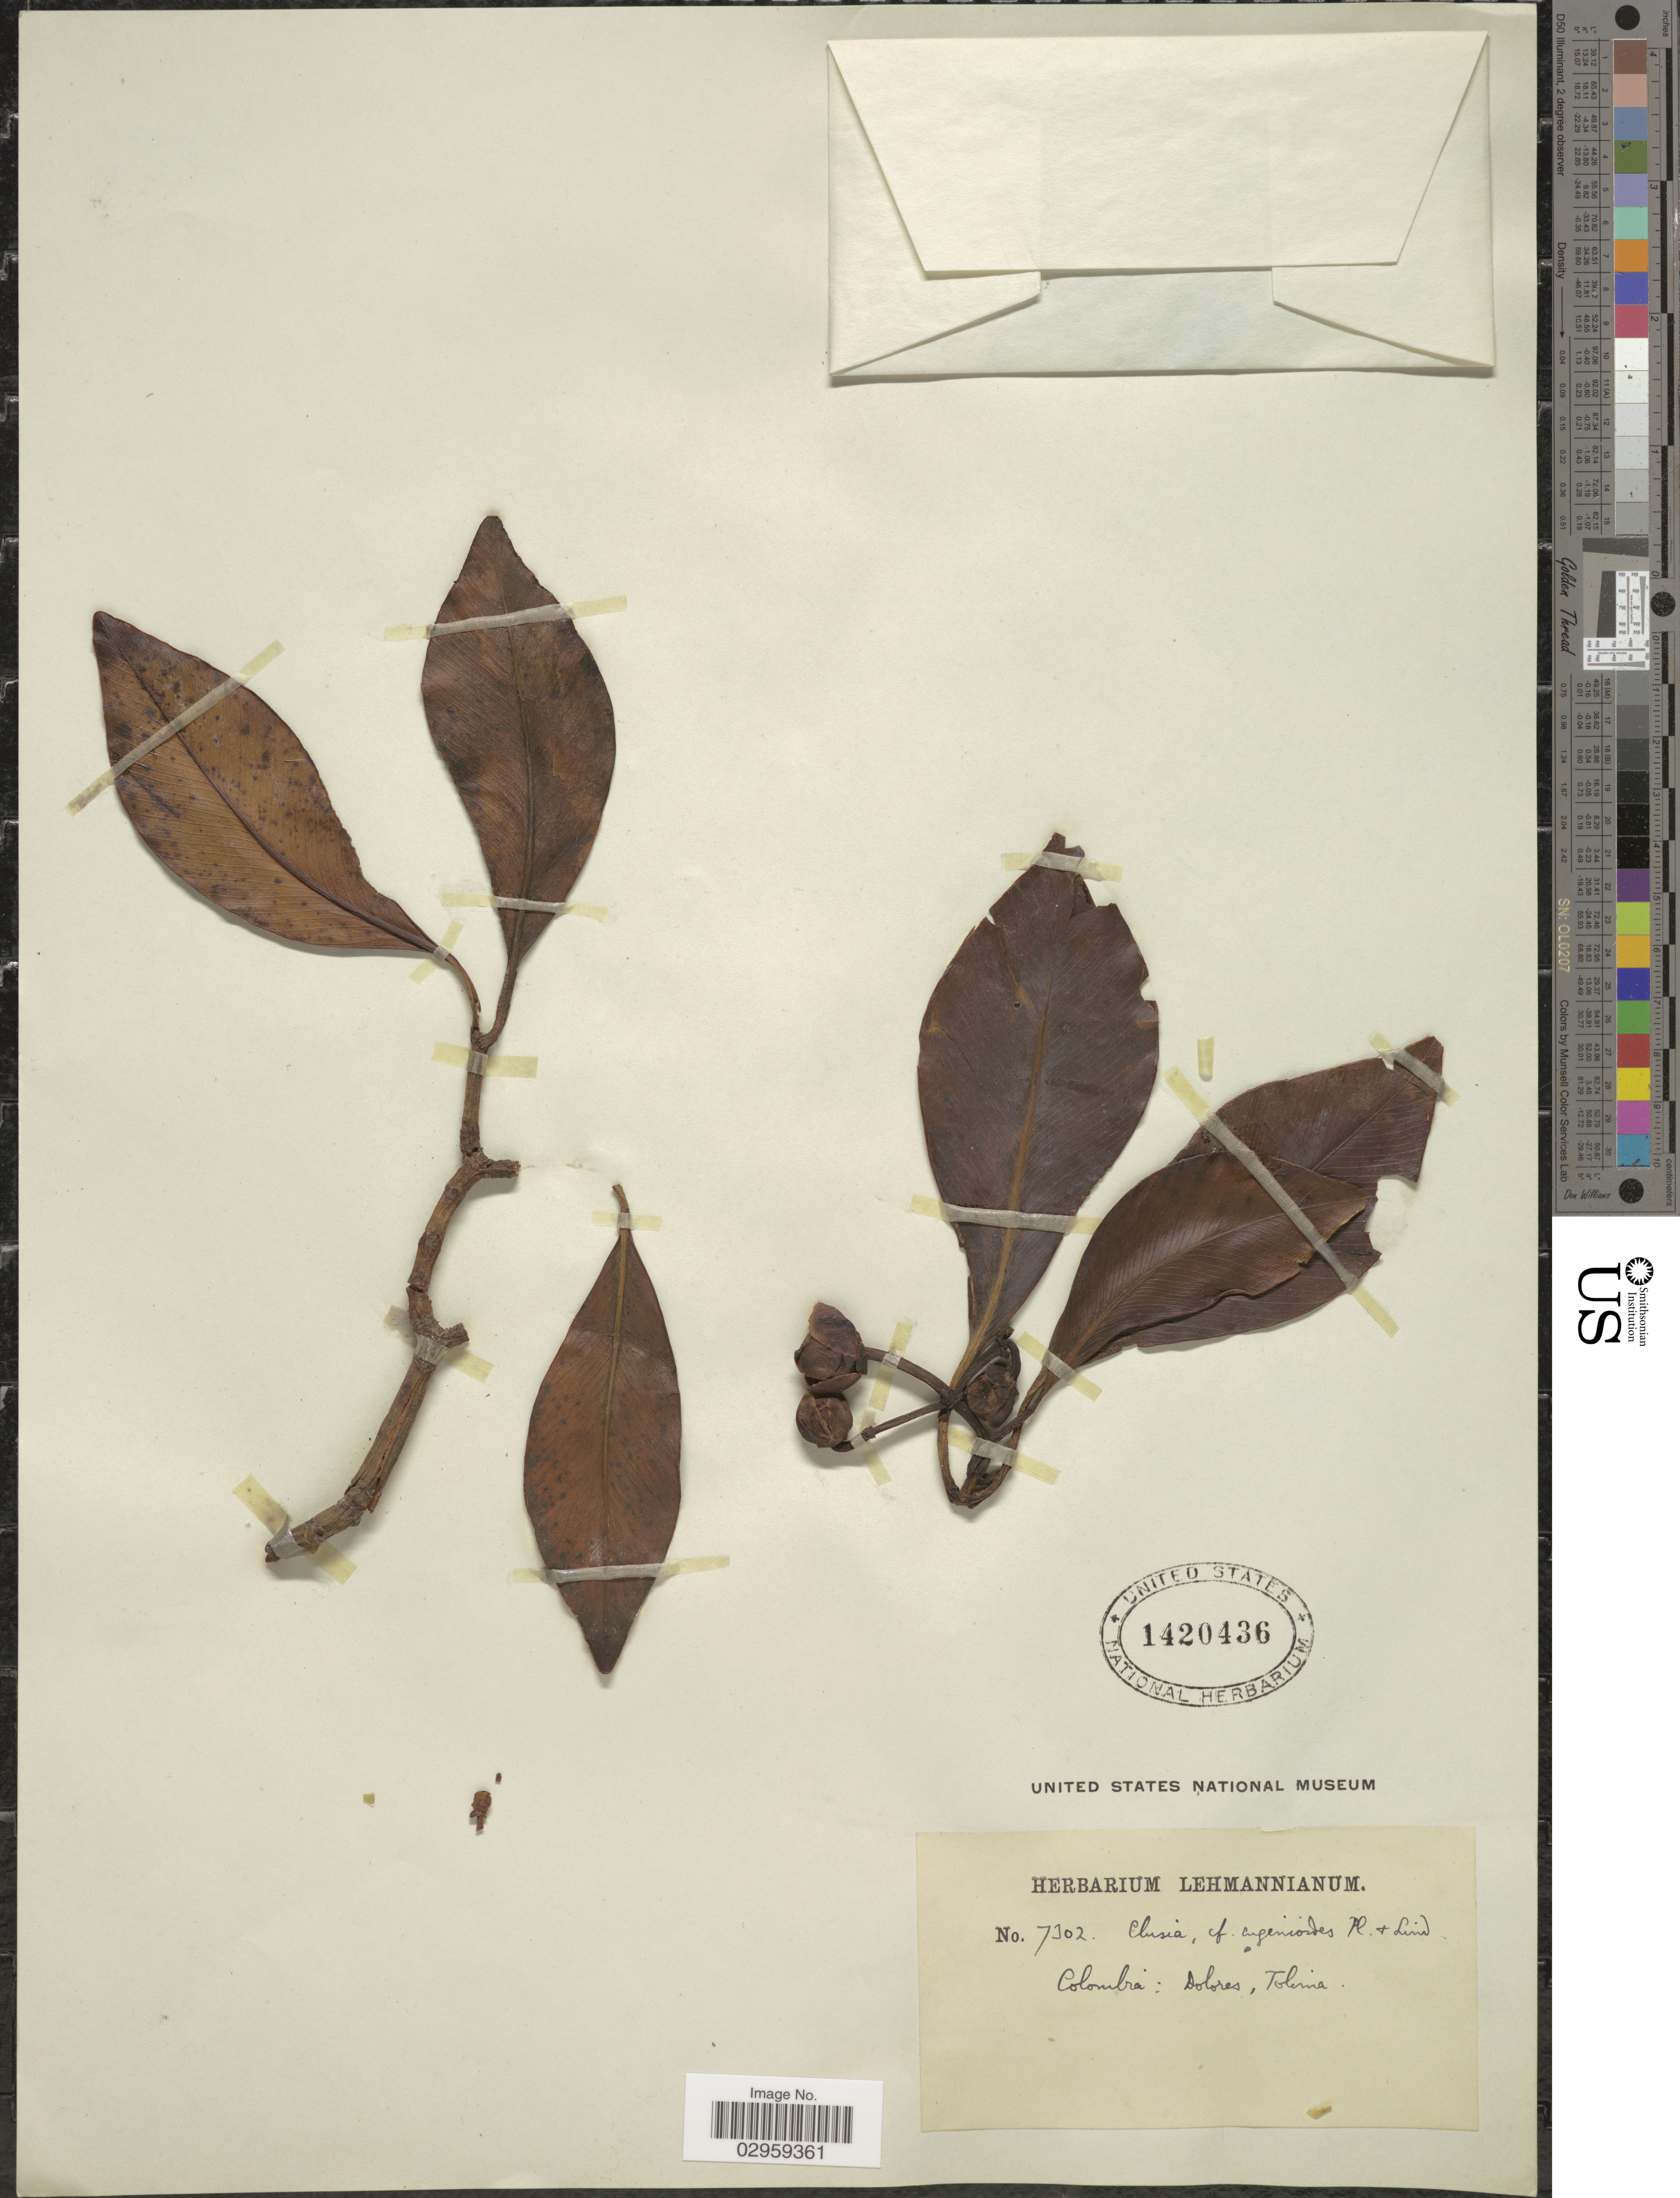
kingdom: Plantae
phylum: Tracheophyta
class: Magnoliopsida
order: Malpighiales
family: Clusiaceae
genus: Clusia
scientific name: Clusia eugenioides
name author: Planch. & Linden ex Planch. & Triana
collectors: ex herb. Lehmannianum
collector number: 7302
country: Colombia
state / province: Tolima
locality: Solores, Tolima.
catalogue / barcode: US 1420436